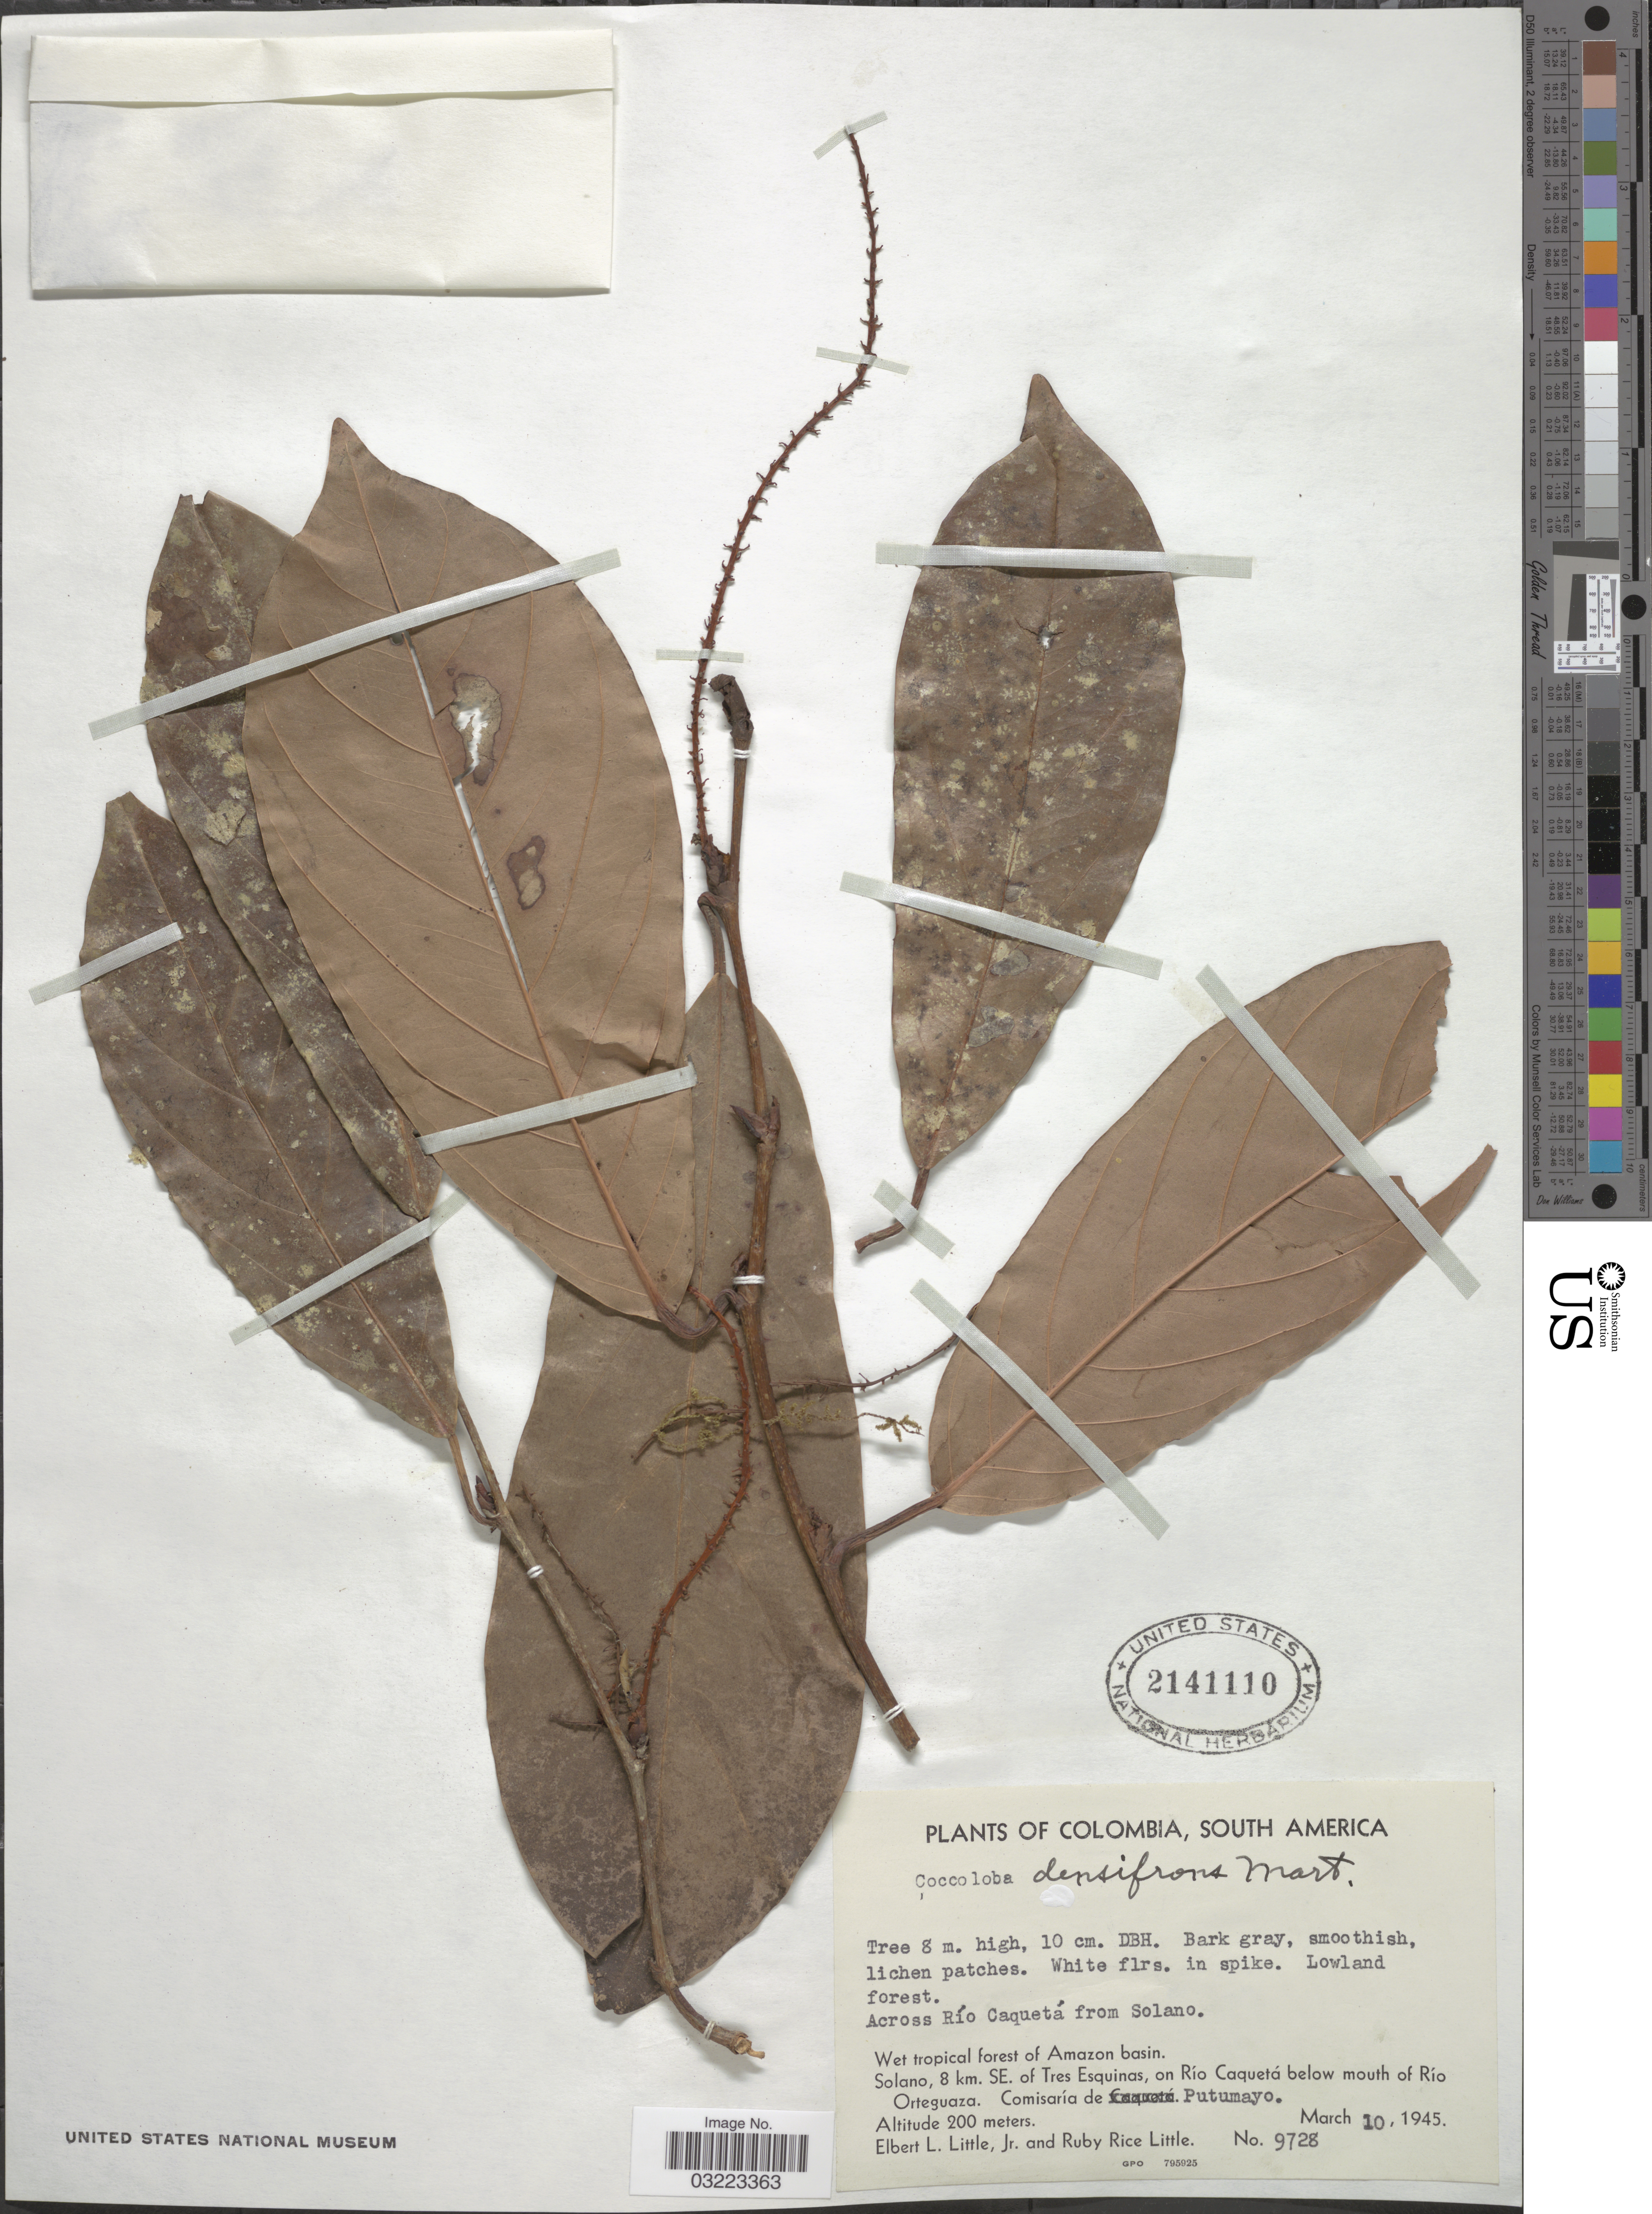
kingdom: Plantae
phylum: Tracheophyta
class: Magnoliopsida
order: Caryophyllales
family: Polygonaceae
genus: Coccoloba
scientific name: Coccoloba densifrons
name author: Mart. ex Meisn.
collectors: E. L. Little & R. R. Little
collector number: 9728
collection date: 1945-03-10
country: Colombia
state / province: Putumayo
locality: Across Río Caquetá from Solano. Wet tropical forest of Amazon basin. Solano, 8 km. SE. of Tres Esquinas, on Río Caquetá below mouth of Río Orteguaza. Comisaría de Caquetá.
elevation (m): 200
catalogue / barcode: US 2141110